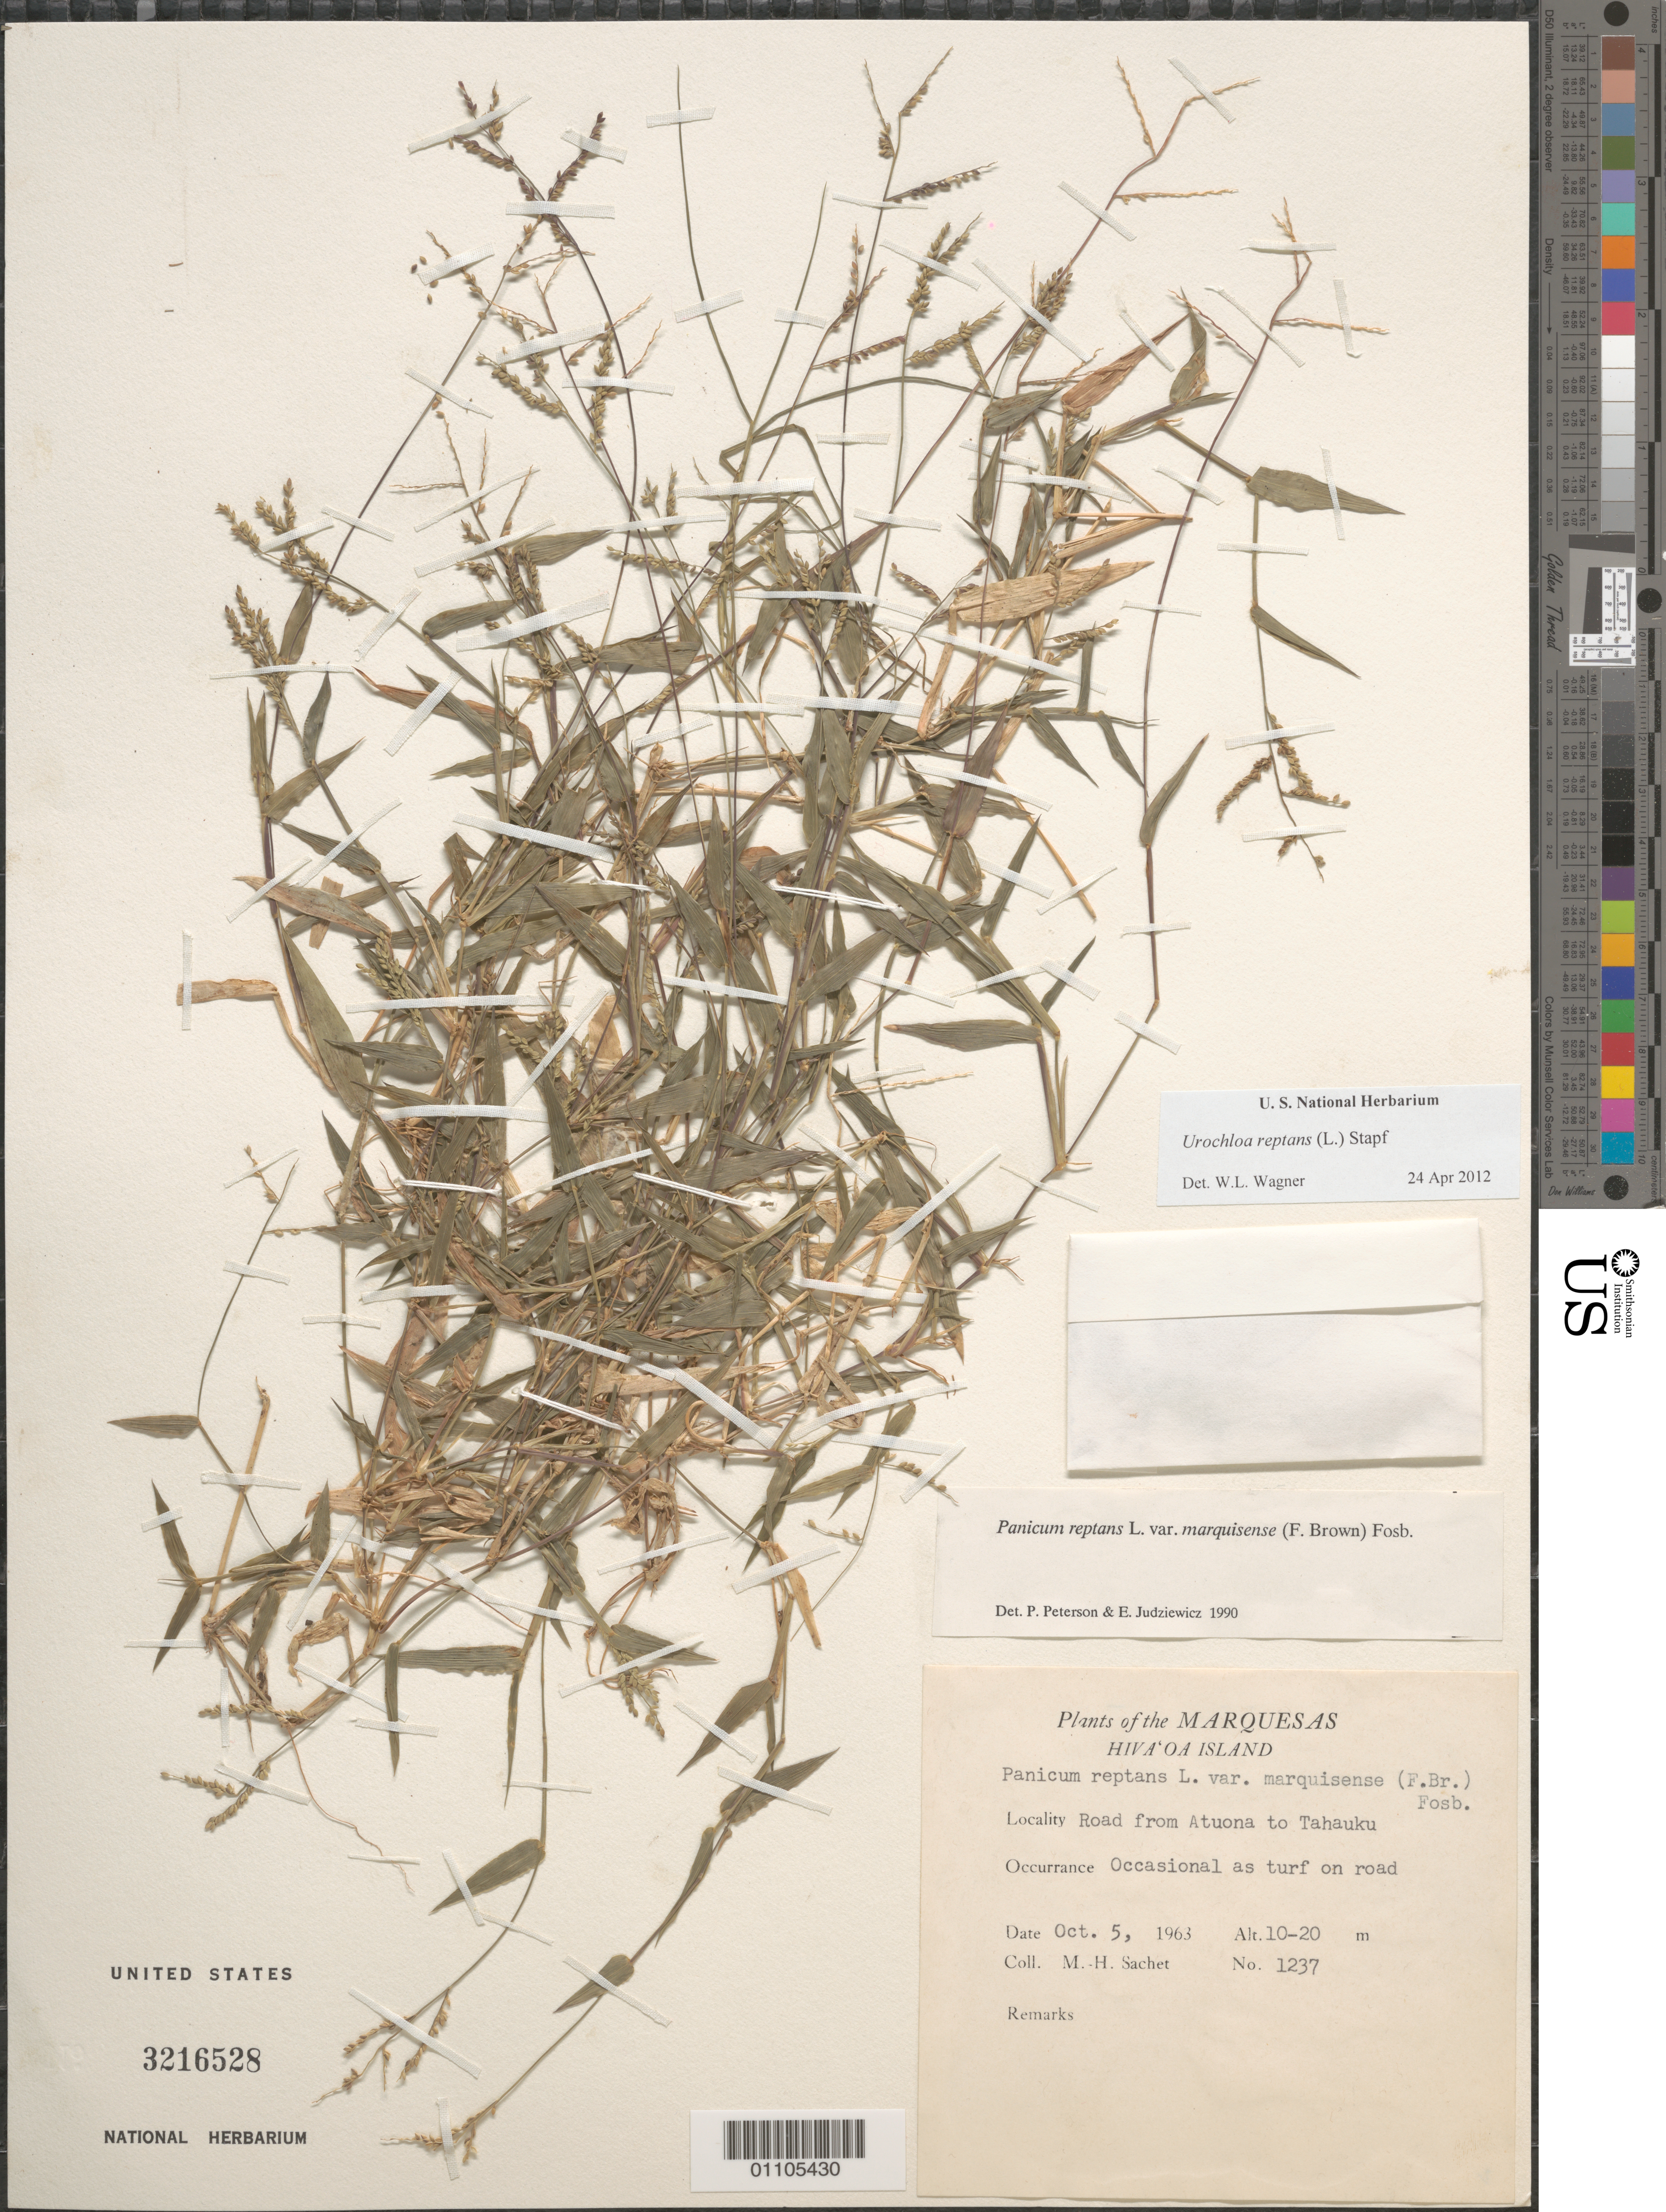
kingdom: Plantae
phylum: Tracheophyta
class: Liliopsida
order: Poales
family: Poaceae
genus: Urochloa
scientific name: Urochloa reptans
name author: (L.) Stapf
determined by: Peterson, P. M.; Judziewicz, E. J.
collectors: M.-H. Sachet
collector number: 1237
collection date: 1963-10-05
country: French Polynesia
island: Hiva Oa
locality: road from Atuona to Tahauku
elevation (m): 10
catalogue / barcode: US 3216528